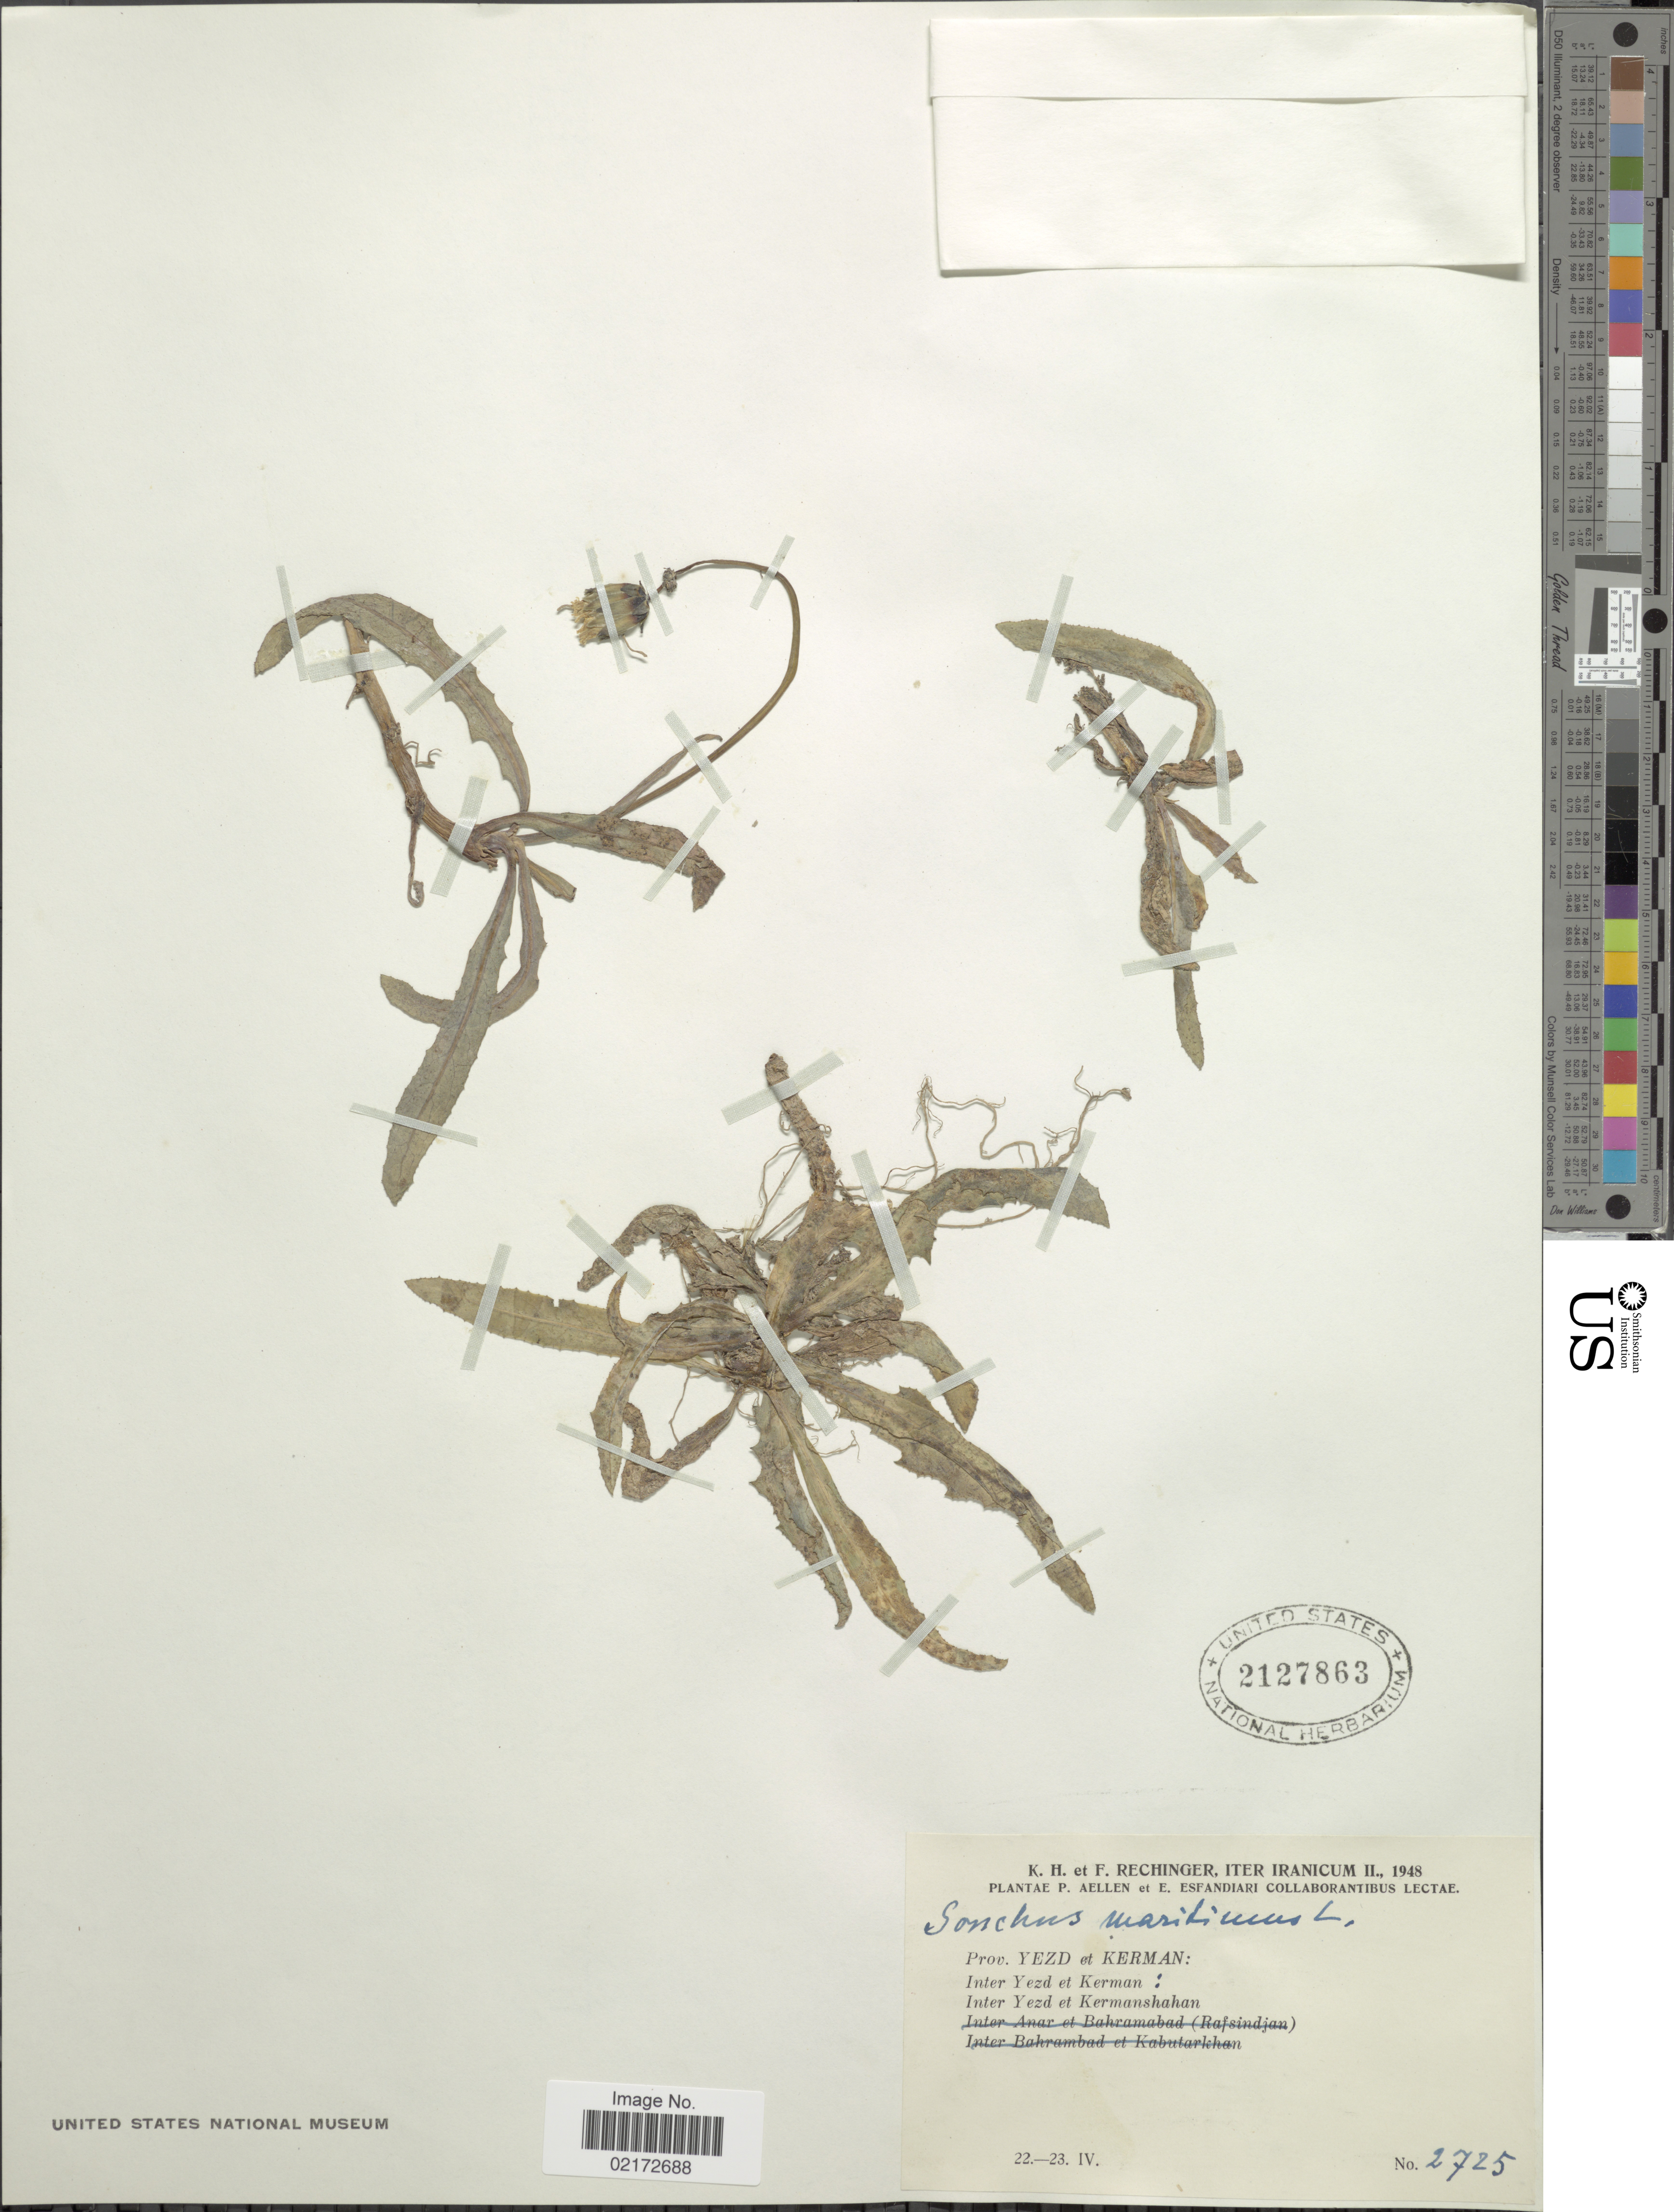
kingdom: Plantae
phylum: Tracheophyta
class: Magnoliopsida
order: Asterales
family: Asteraceae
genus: Sonchus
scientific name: Sonchus maritimus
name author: L.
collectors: K. H. Rechinger & F. Rechinger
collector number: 2725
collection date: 1948-04-22/1948-04-23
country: Iran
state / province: Kerman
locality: Prov. Yezd et Kerman: Inter Yezd et Kerman: Inter Yezd et Kermanshahan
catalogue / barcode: US 2127863